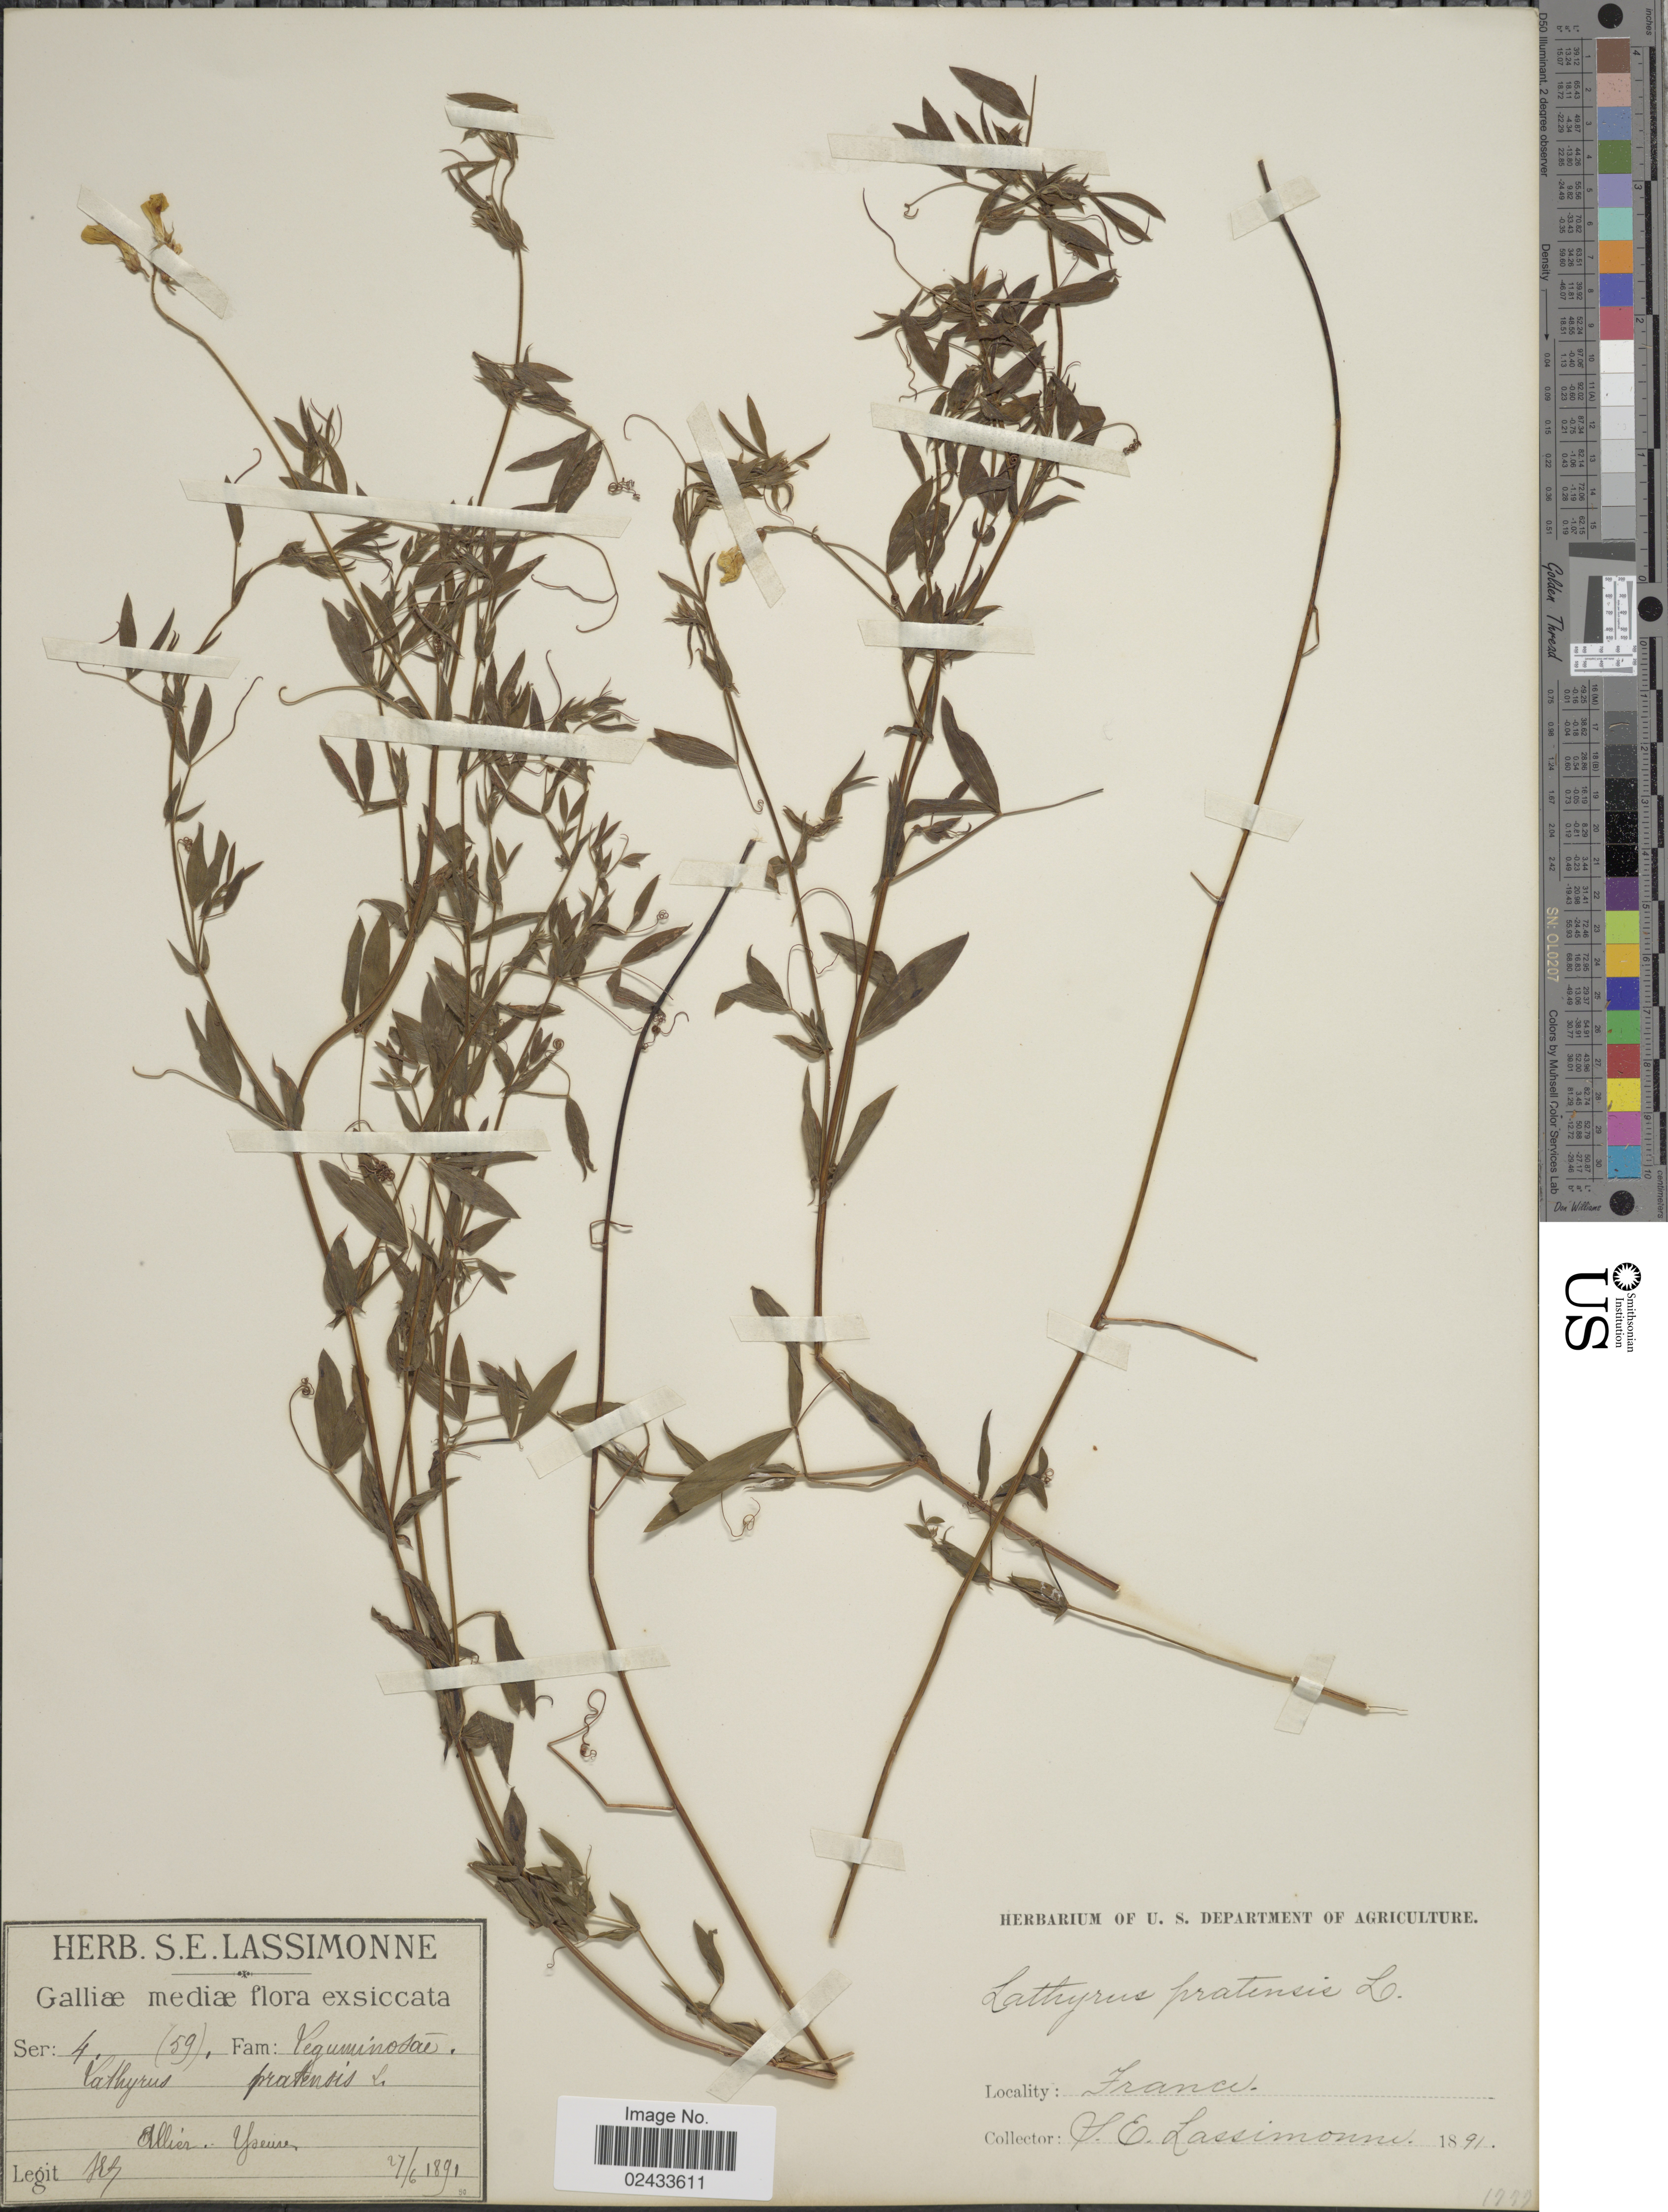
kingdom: Plantae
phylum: Tracheophyta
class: Magnoliopsida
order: Fabales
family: Fabaceae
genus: Lathyrus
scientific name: Lathyrus pratensis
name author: L.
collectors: S. Lassimonne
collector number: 4/59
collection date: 1891-06-27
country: France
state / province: Auvergne-Rhône-Alpes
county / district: Allier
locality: Galliae, Allier, Yzeure